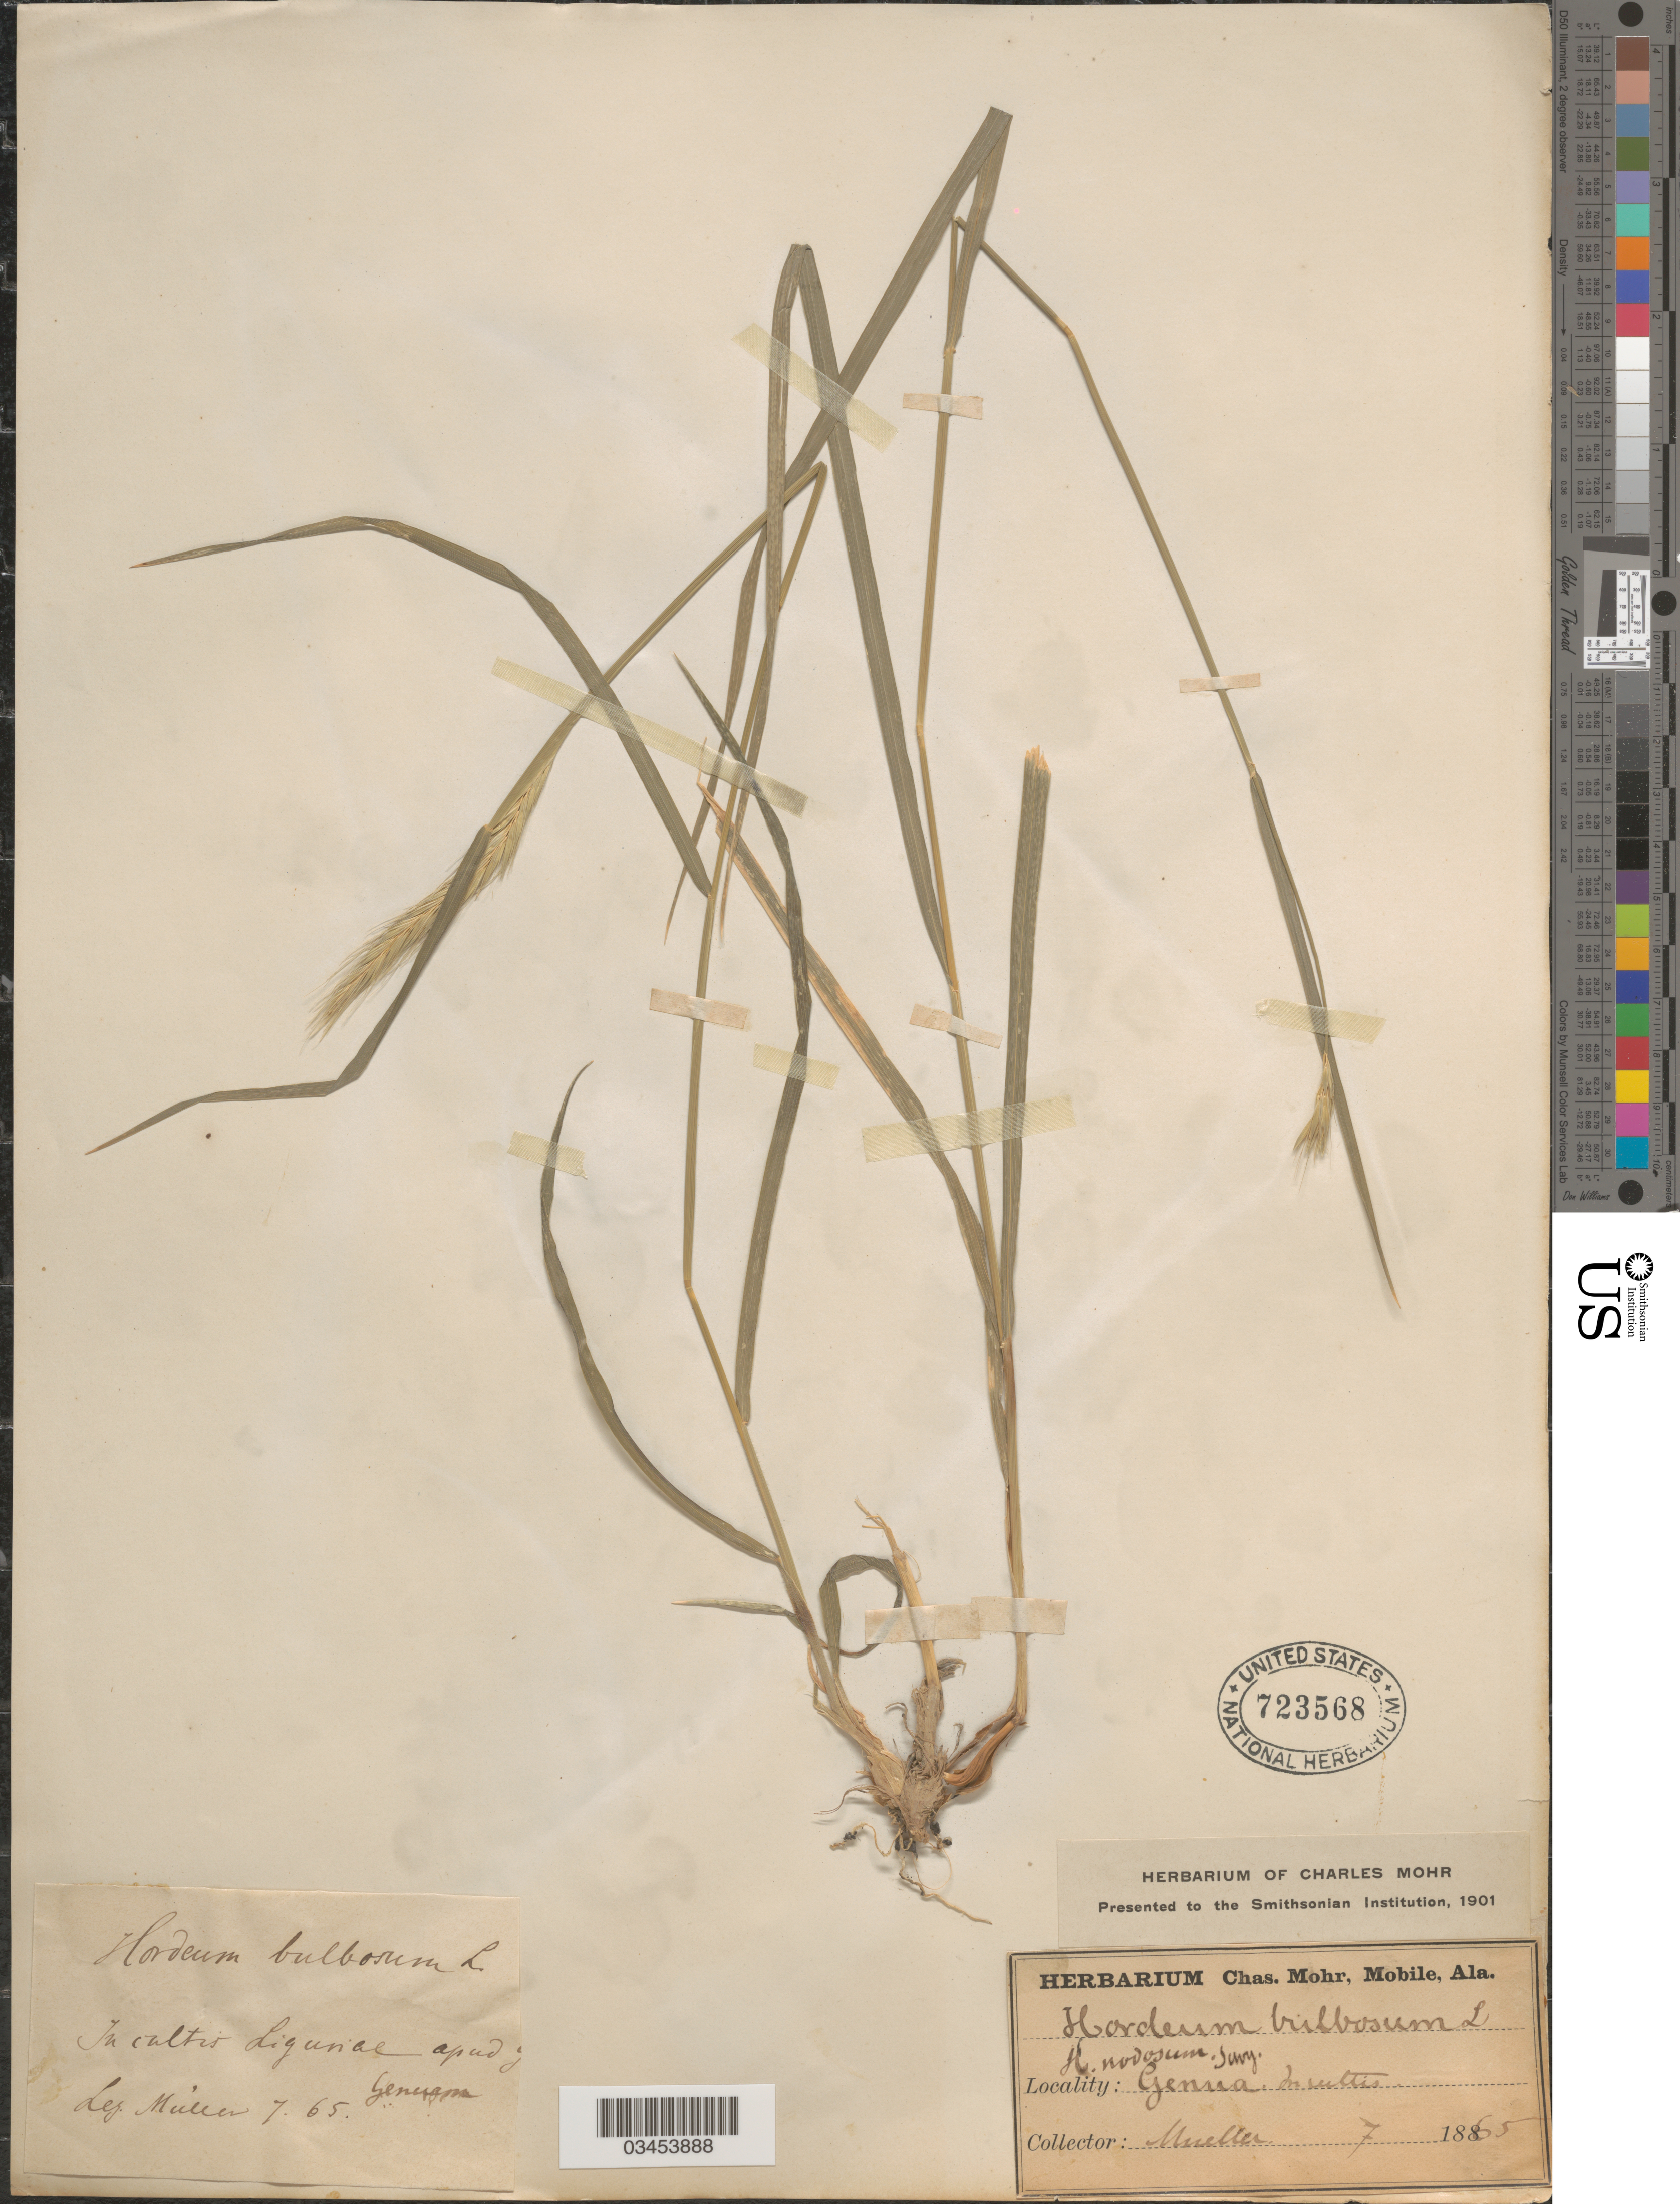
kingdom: Plantae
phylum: Tracheophyta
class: Liliopsida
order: Poales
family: Poaceae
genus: Hordeum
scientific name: Hordeum bulbosum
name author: L.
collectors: -. Mueller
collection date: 1865-07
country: Italy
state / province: Liguria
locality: Genna. In cultis Liguriae apud [illegible text]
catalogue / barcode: US 723568